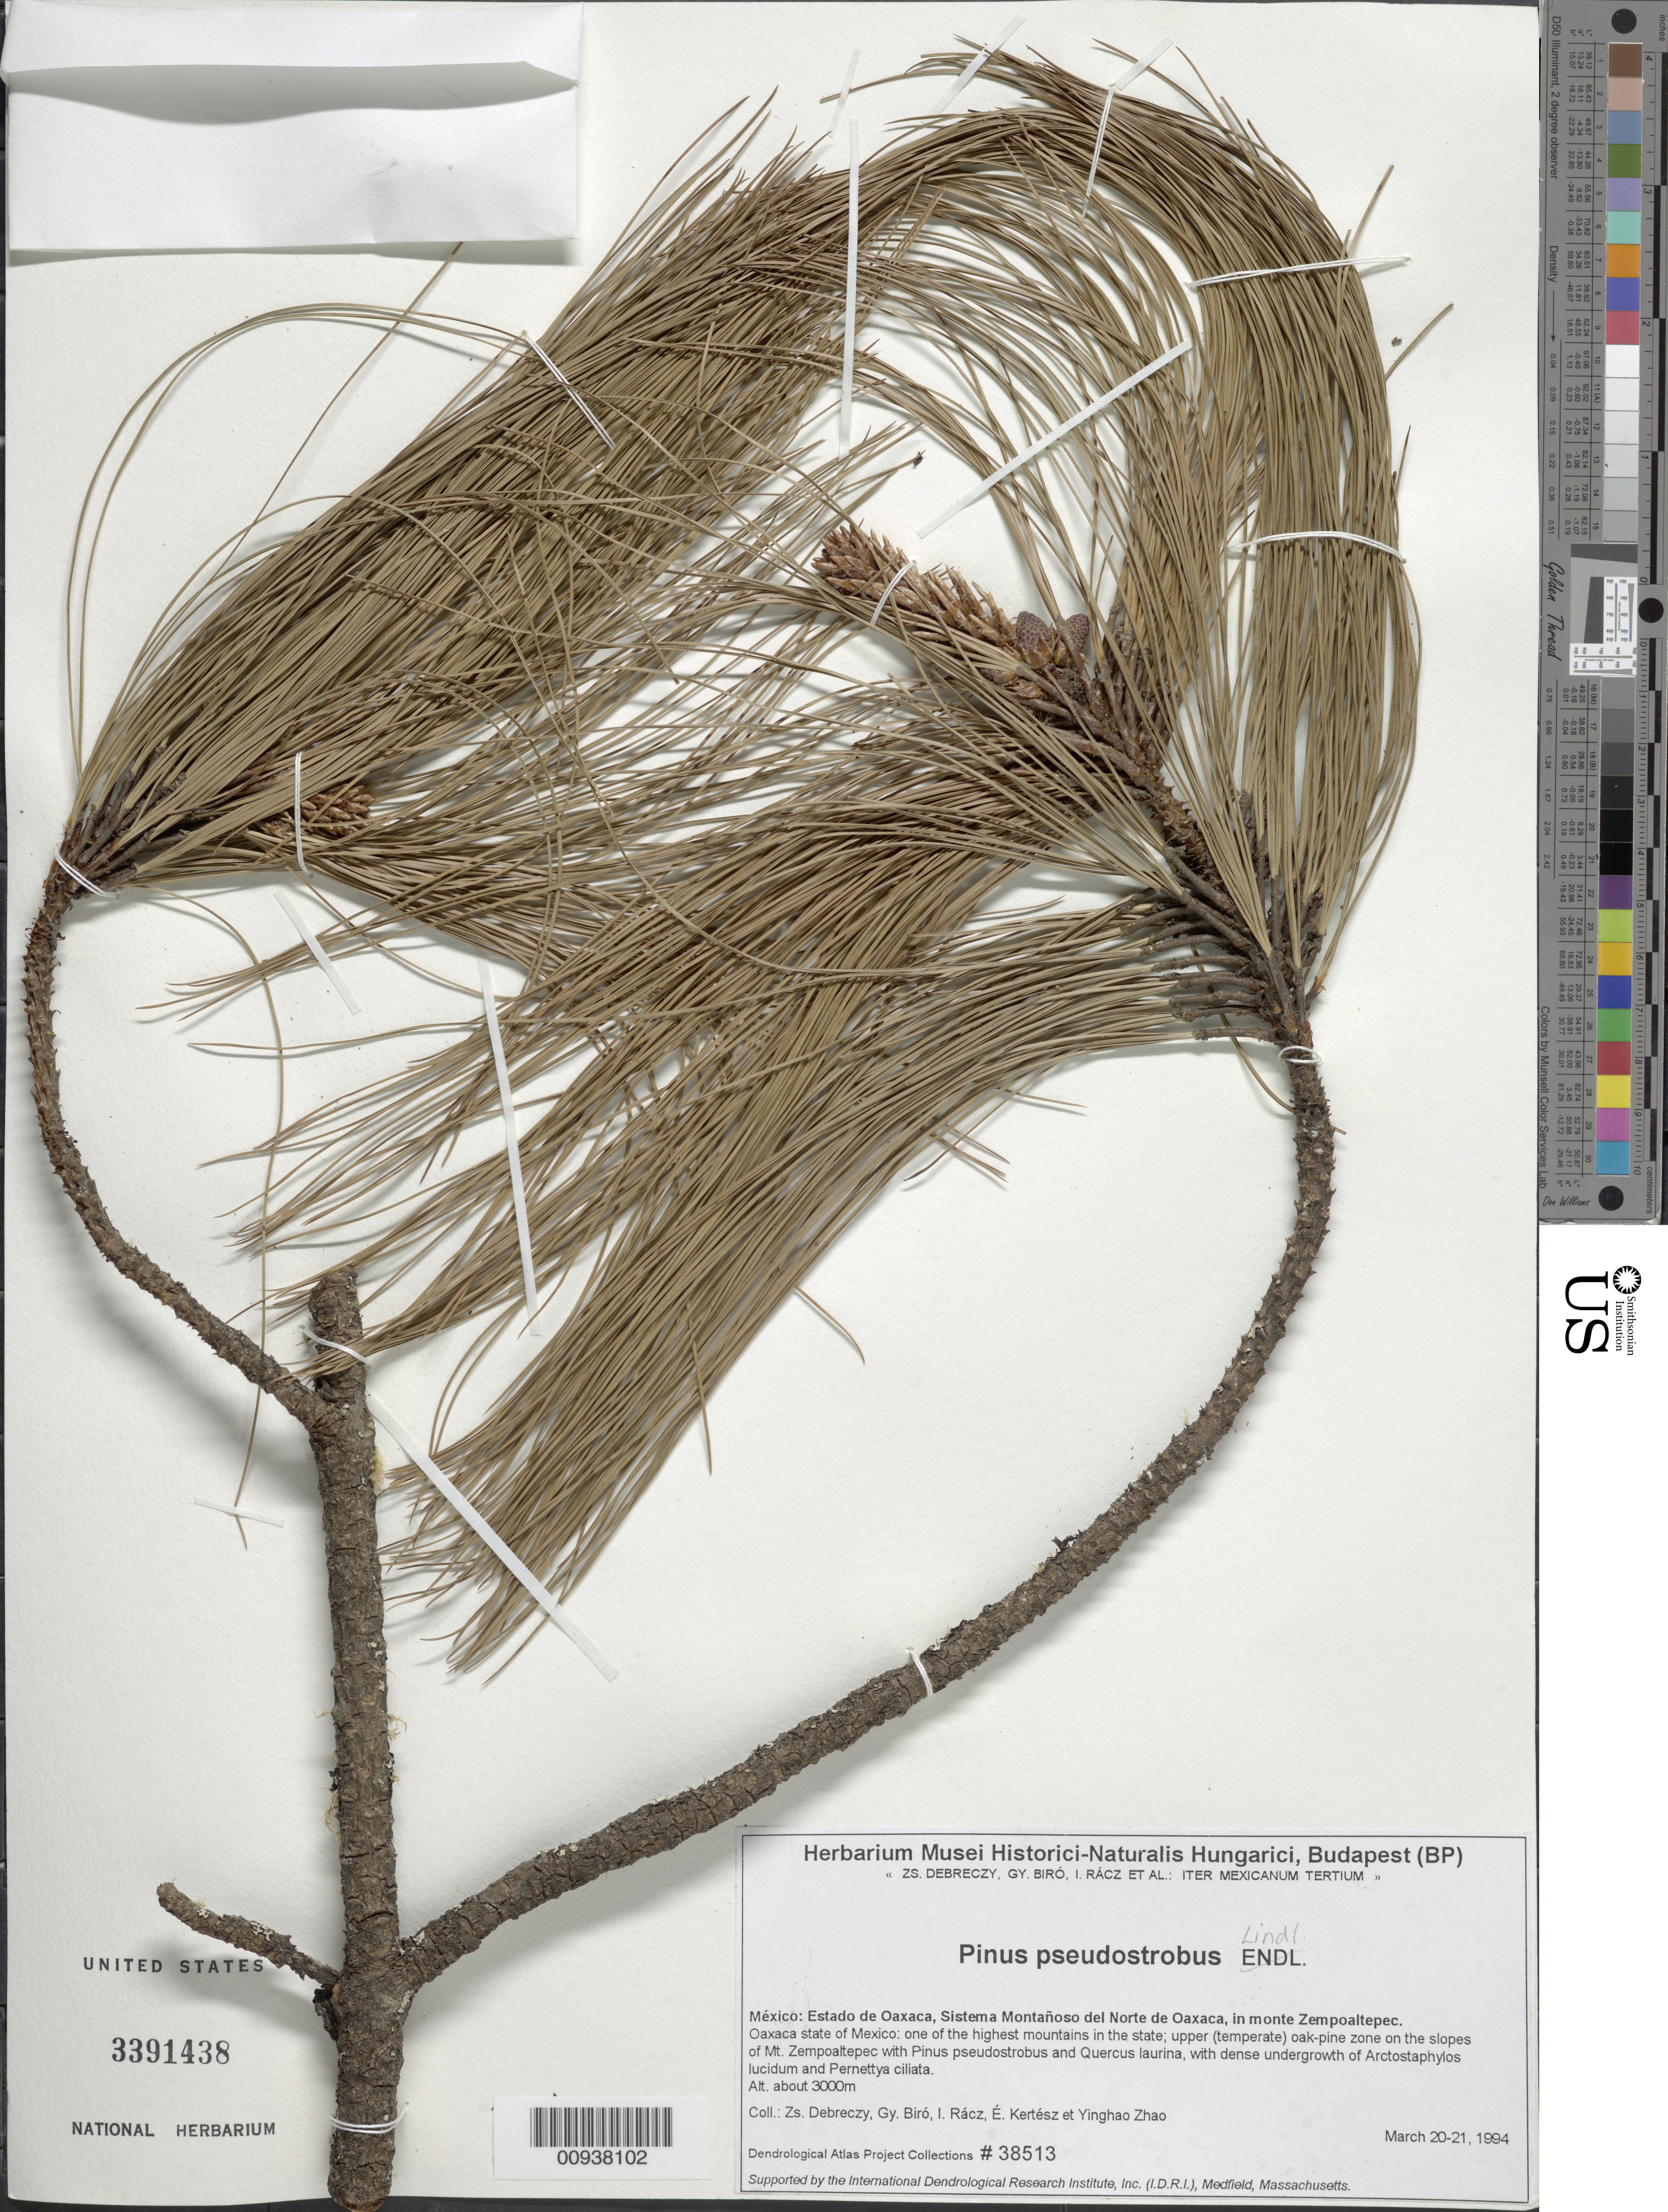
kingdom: Plantae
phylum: Tracheophyta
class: Pinopsida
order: Pinales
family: Pinaceae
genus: Pinus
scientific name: Pinus pseudostrobus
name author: Lindl.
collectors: Z. Debreczy, G. Biro, I. Rácz, E. Kertesz & Y. Zhao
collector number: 38513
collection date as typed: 20 Mar 1994 to 21 Mar 1994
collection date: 1994-03-20/1994-03-21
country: Mexico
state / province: Oaxaca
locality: On the slopes of Mt. Zempoaltepec (one of the highest mountains in the state). Sistema Montañoso del Norte de Oaxaca.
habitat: Upper (temperate) oak-pine zone with Pinus pseudostrobus and Quercus laurina, with dense undergrowth of Arcostaphylos lucidum and Pernettya ciliata.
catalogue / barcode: US 3391438